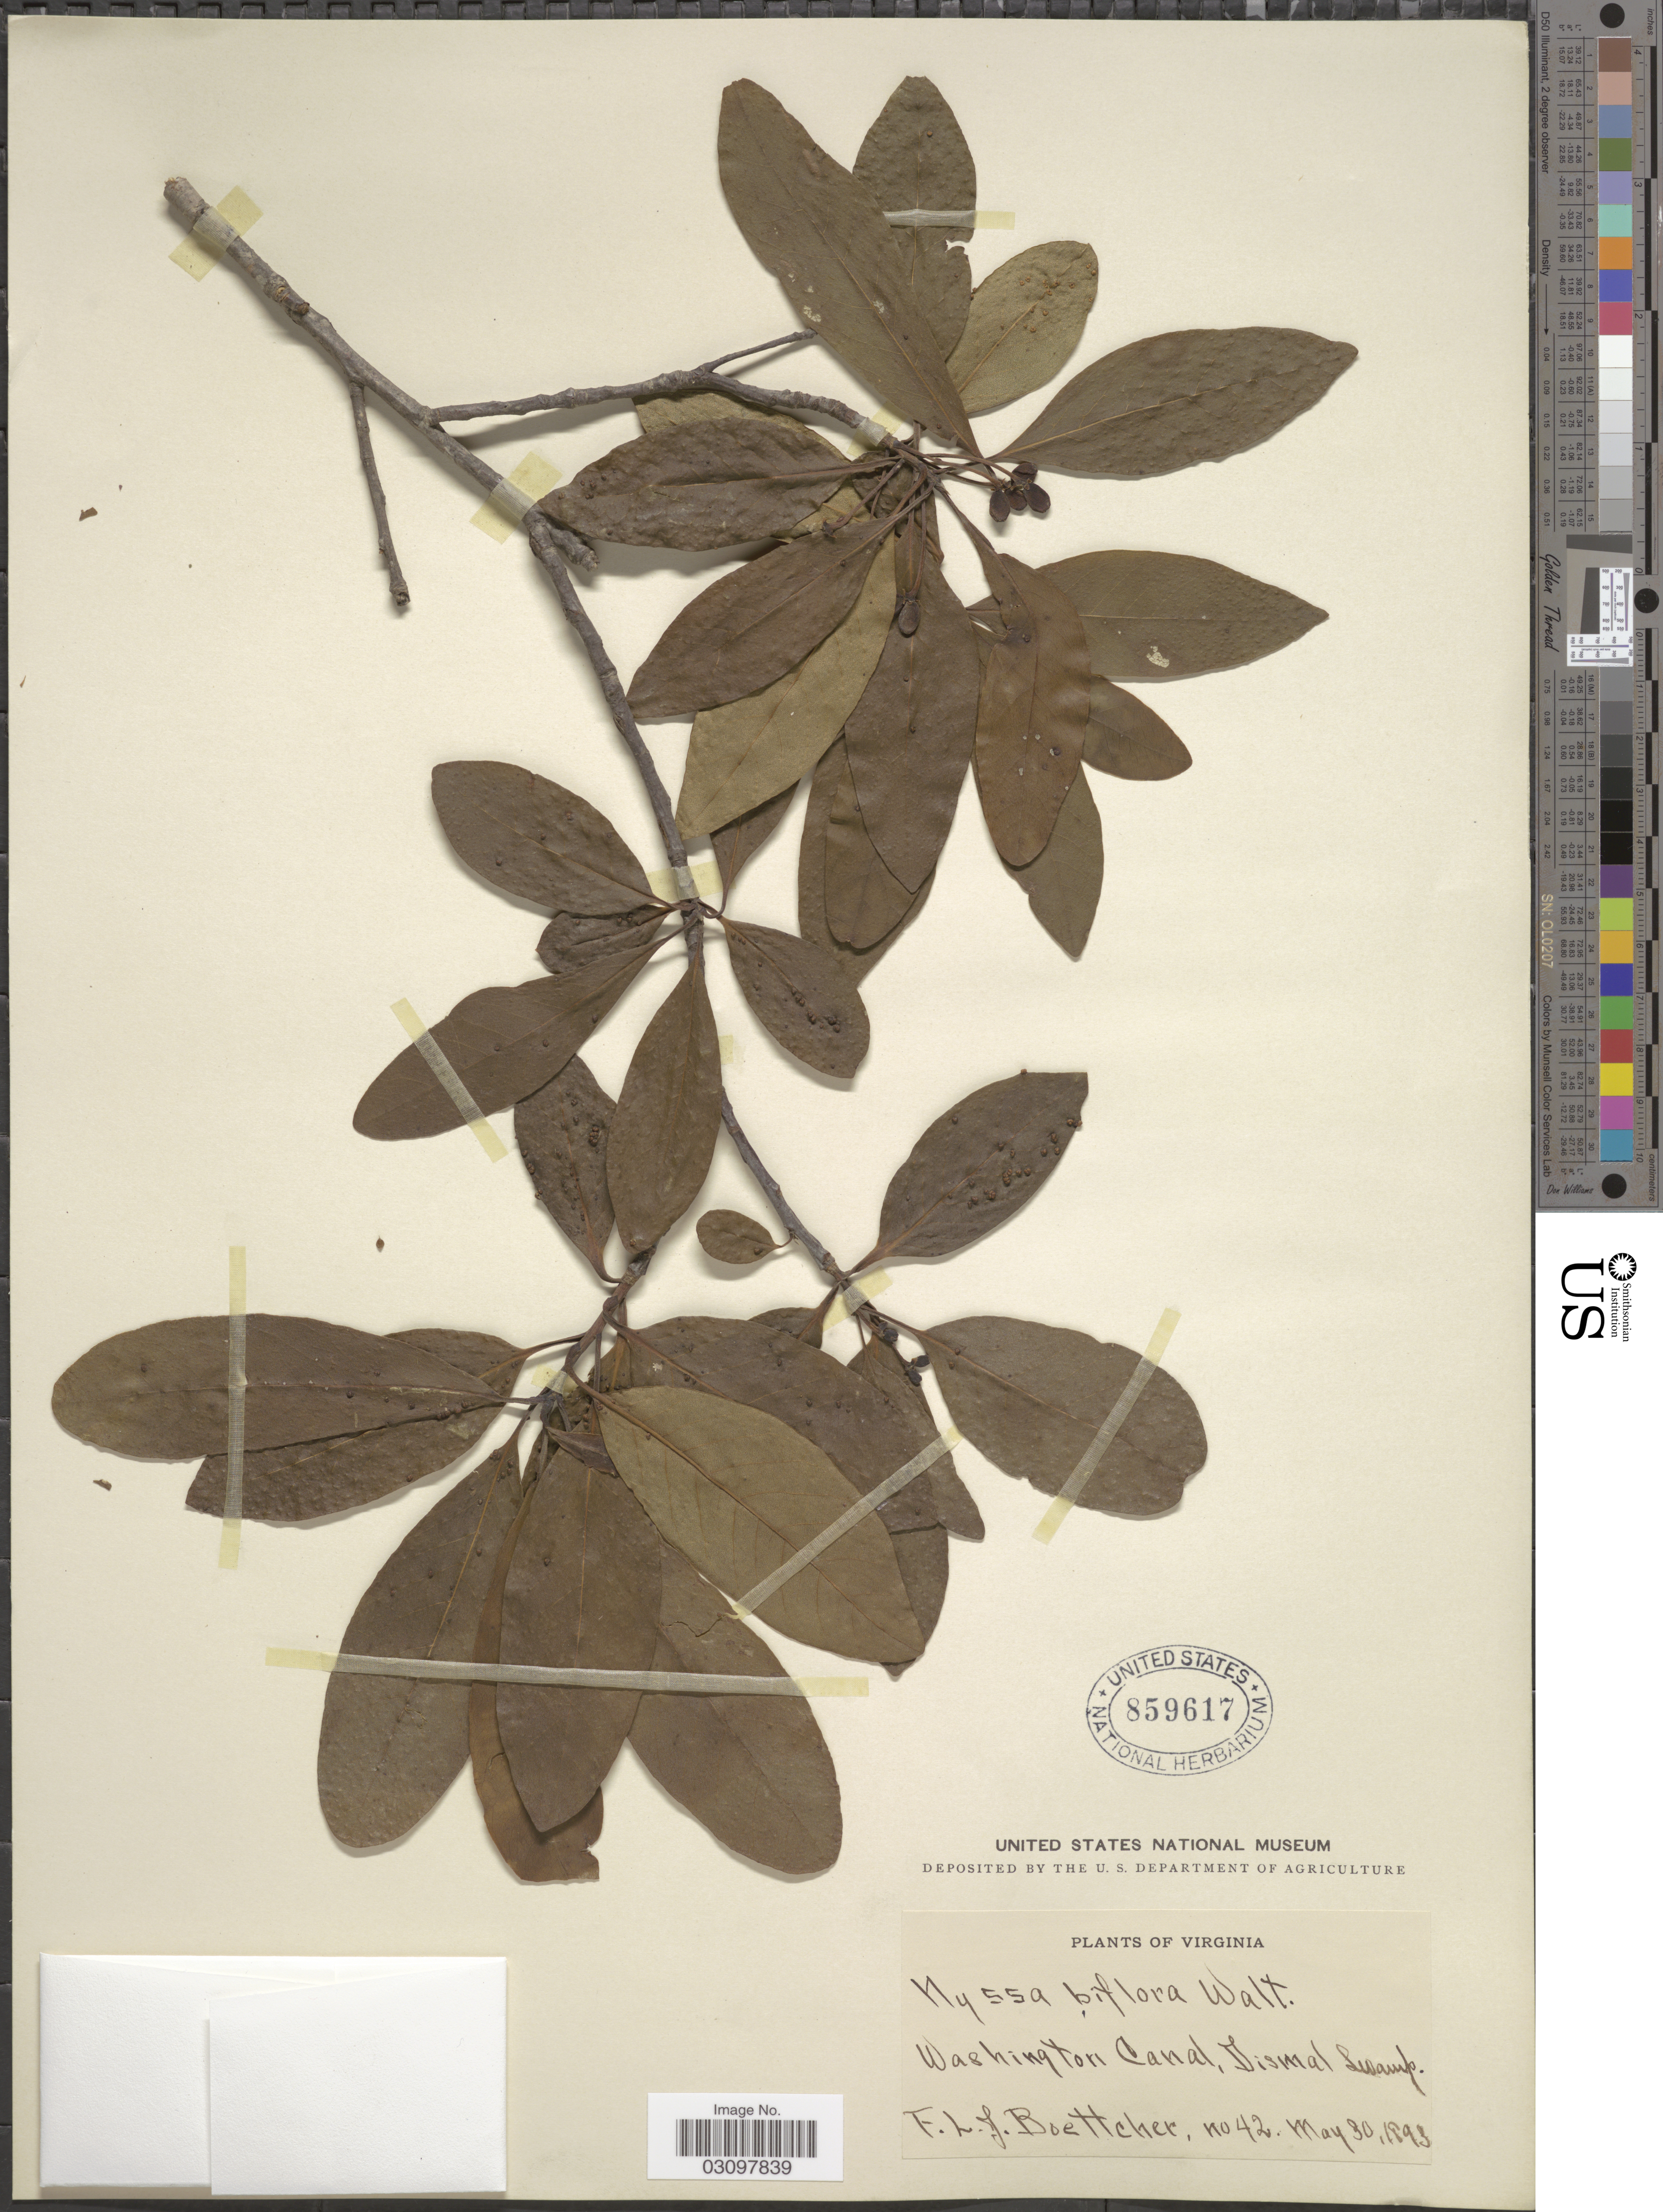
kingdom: Plantae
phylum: Tracheophyta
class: Magnoliopsida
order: Cornales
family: Nyssaceae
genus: Nyssa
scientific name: Nyssa biflora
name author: Walter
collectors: F. Boettcher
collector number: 42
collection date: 1893-05-30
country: United States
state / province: Virginia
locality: Washington Canal, Dismal Swamp.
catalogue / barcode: US 859617